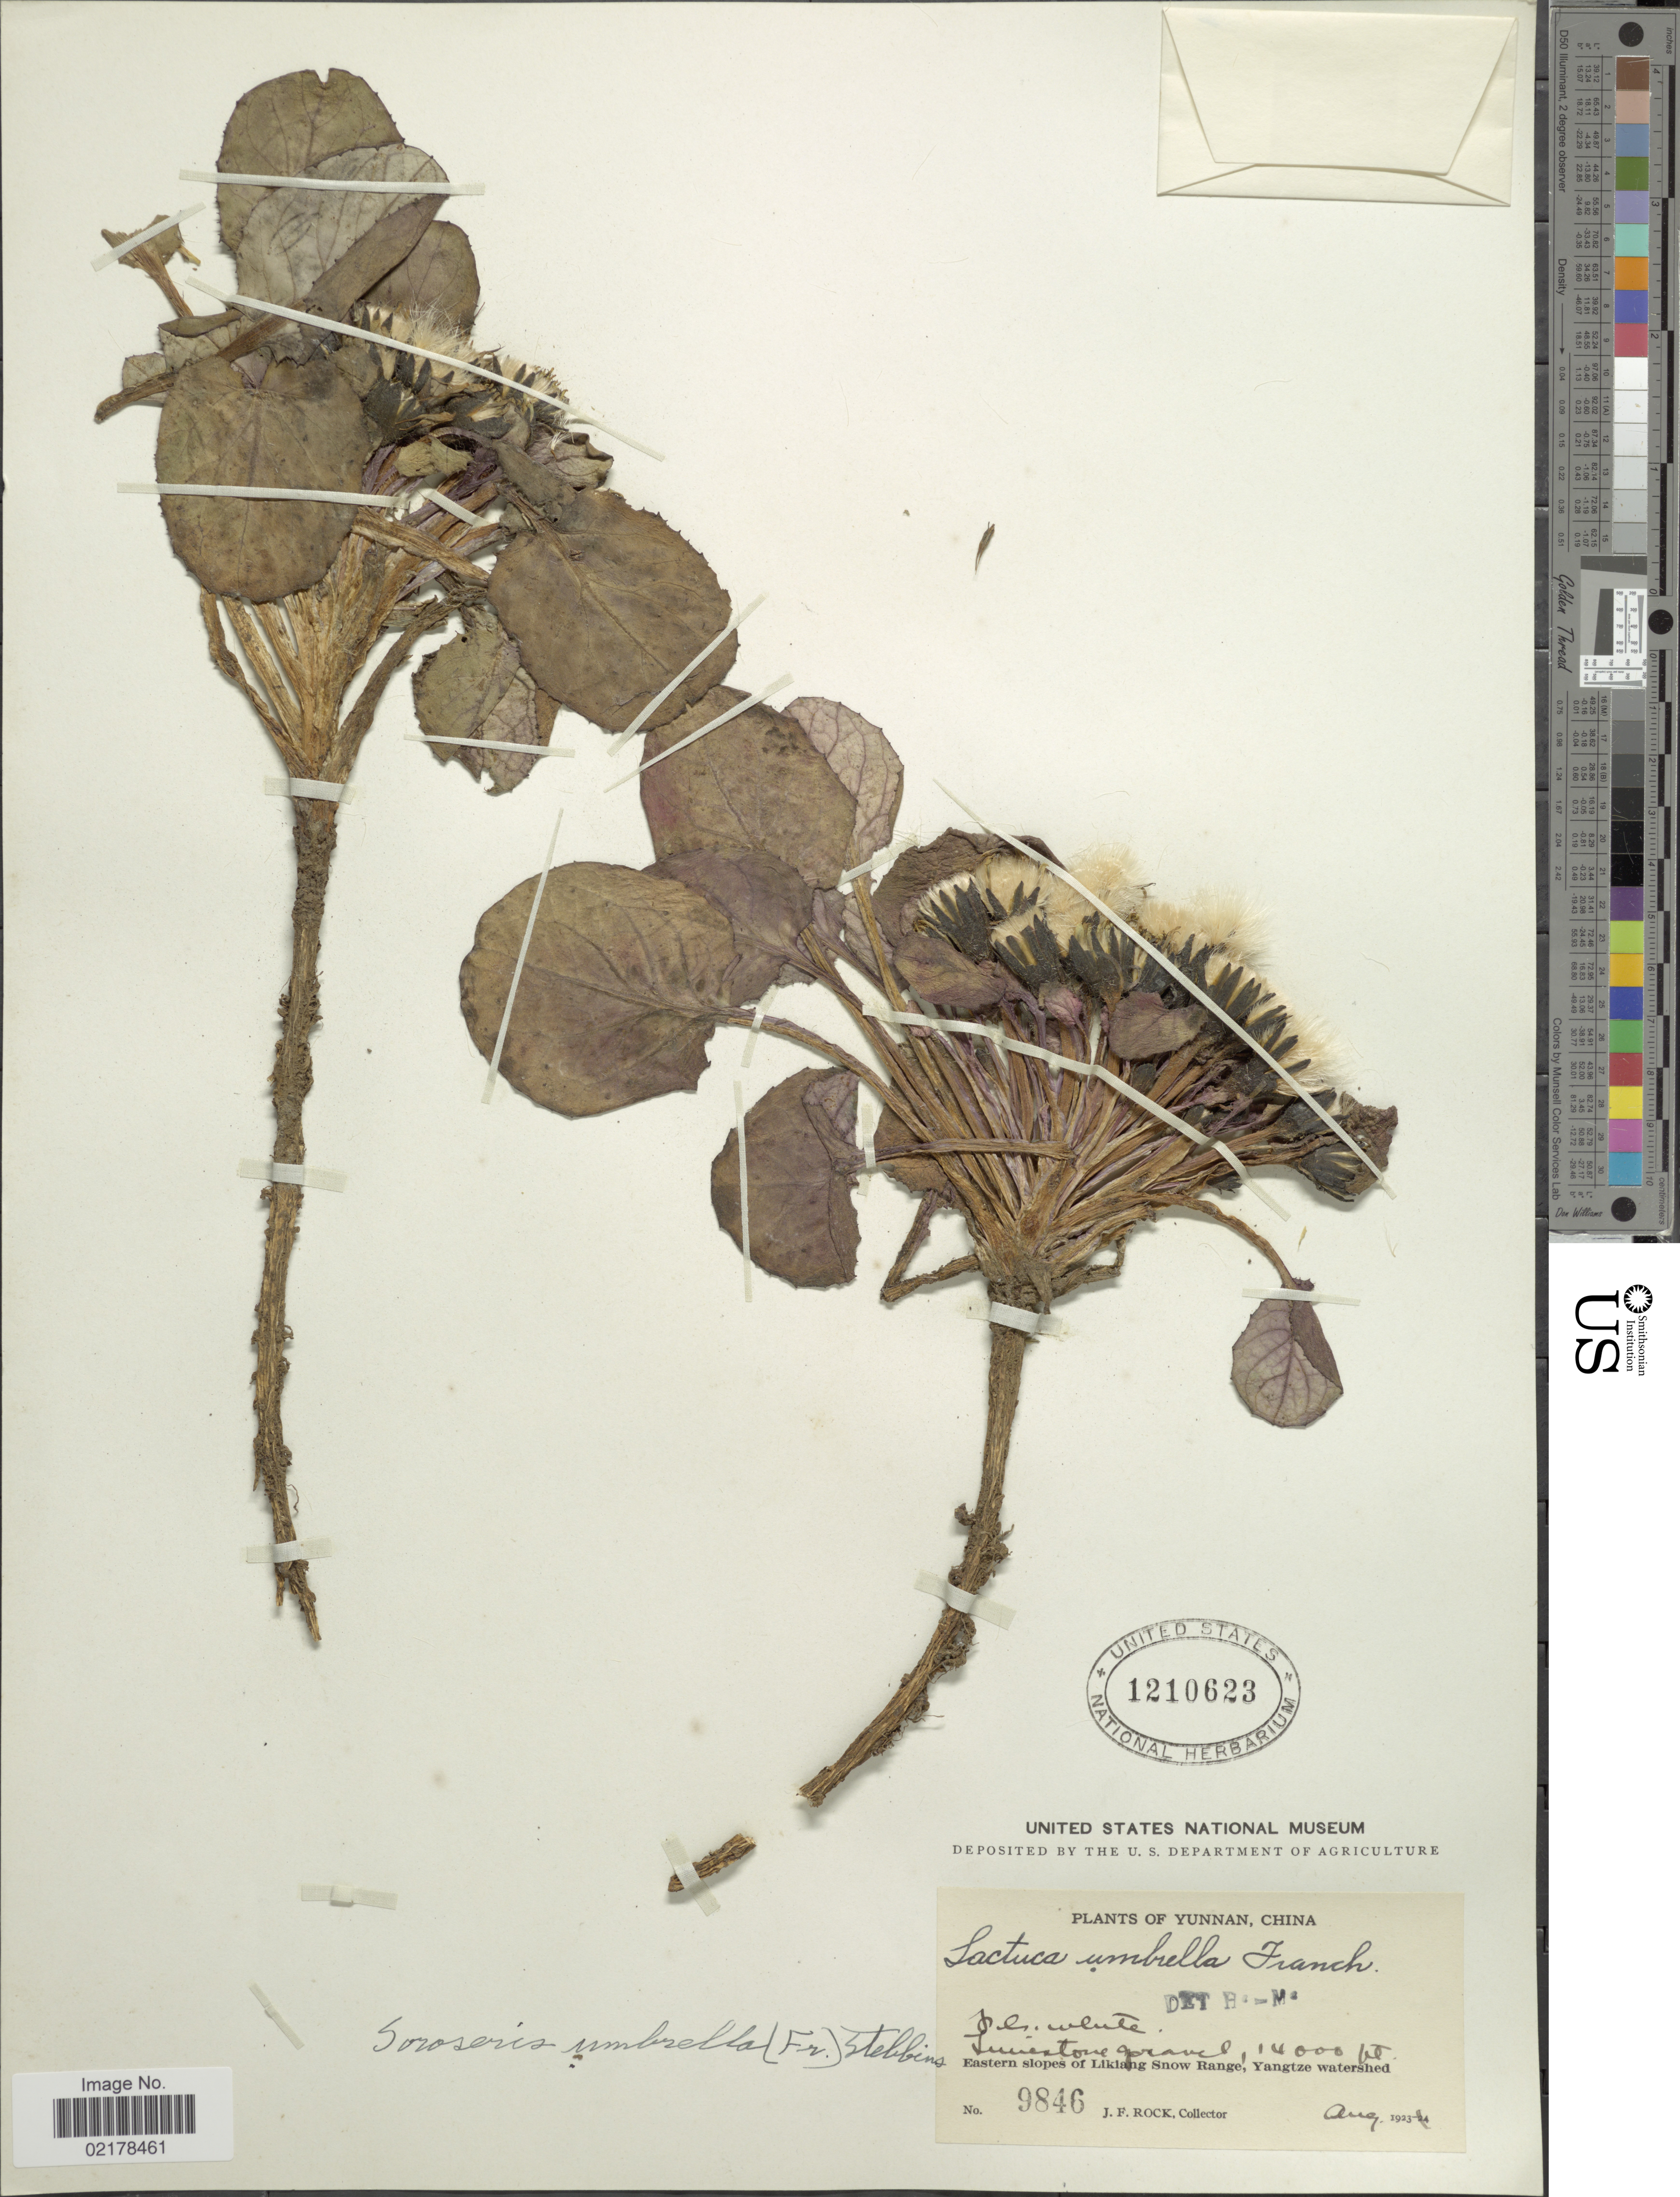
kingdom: Plantae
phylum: Tracheophyta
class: Magnoliopsida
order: Asterales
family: Asteraceae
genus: Soroseris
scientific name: Soroseris umbrella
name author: (Franch.) Stebbins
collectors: J. F. Rock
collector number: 9846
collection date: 1923-08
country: China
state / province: Yunnan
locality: Limestone gravel, Eastern slopes of Likian Snor Range, Yangtze watershed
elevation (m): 4267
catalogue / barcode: US 1210623